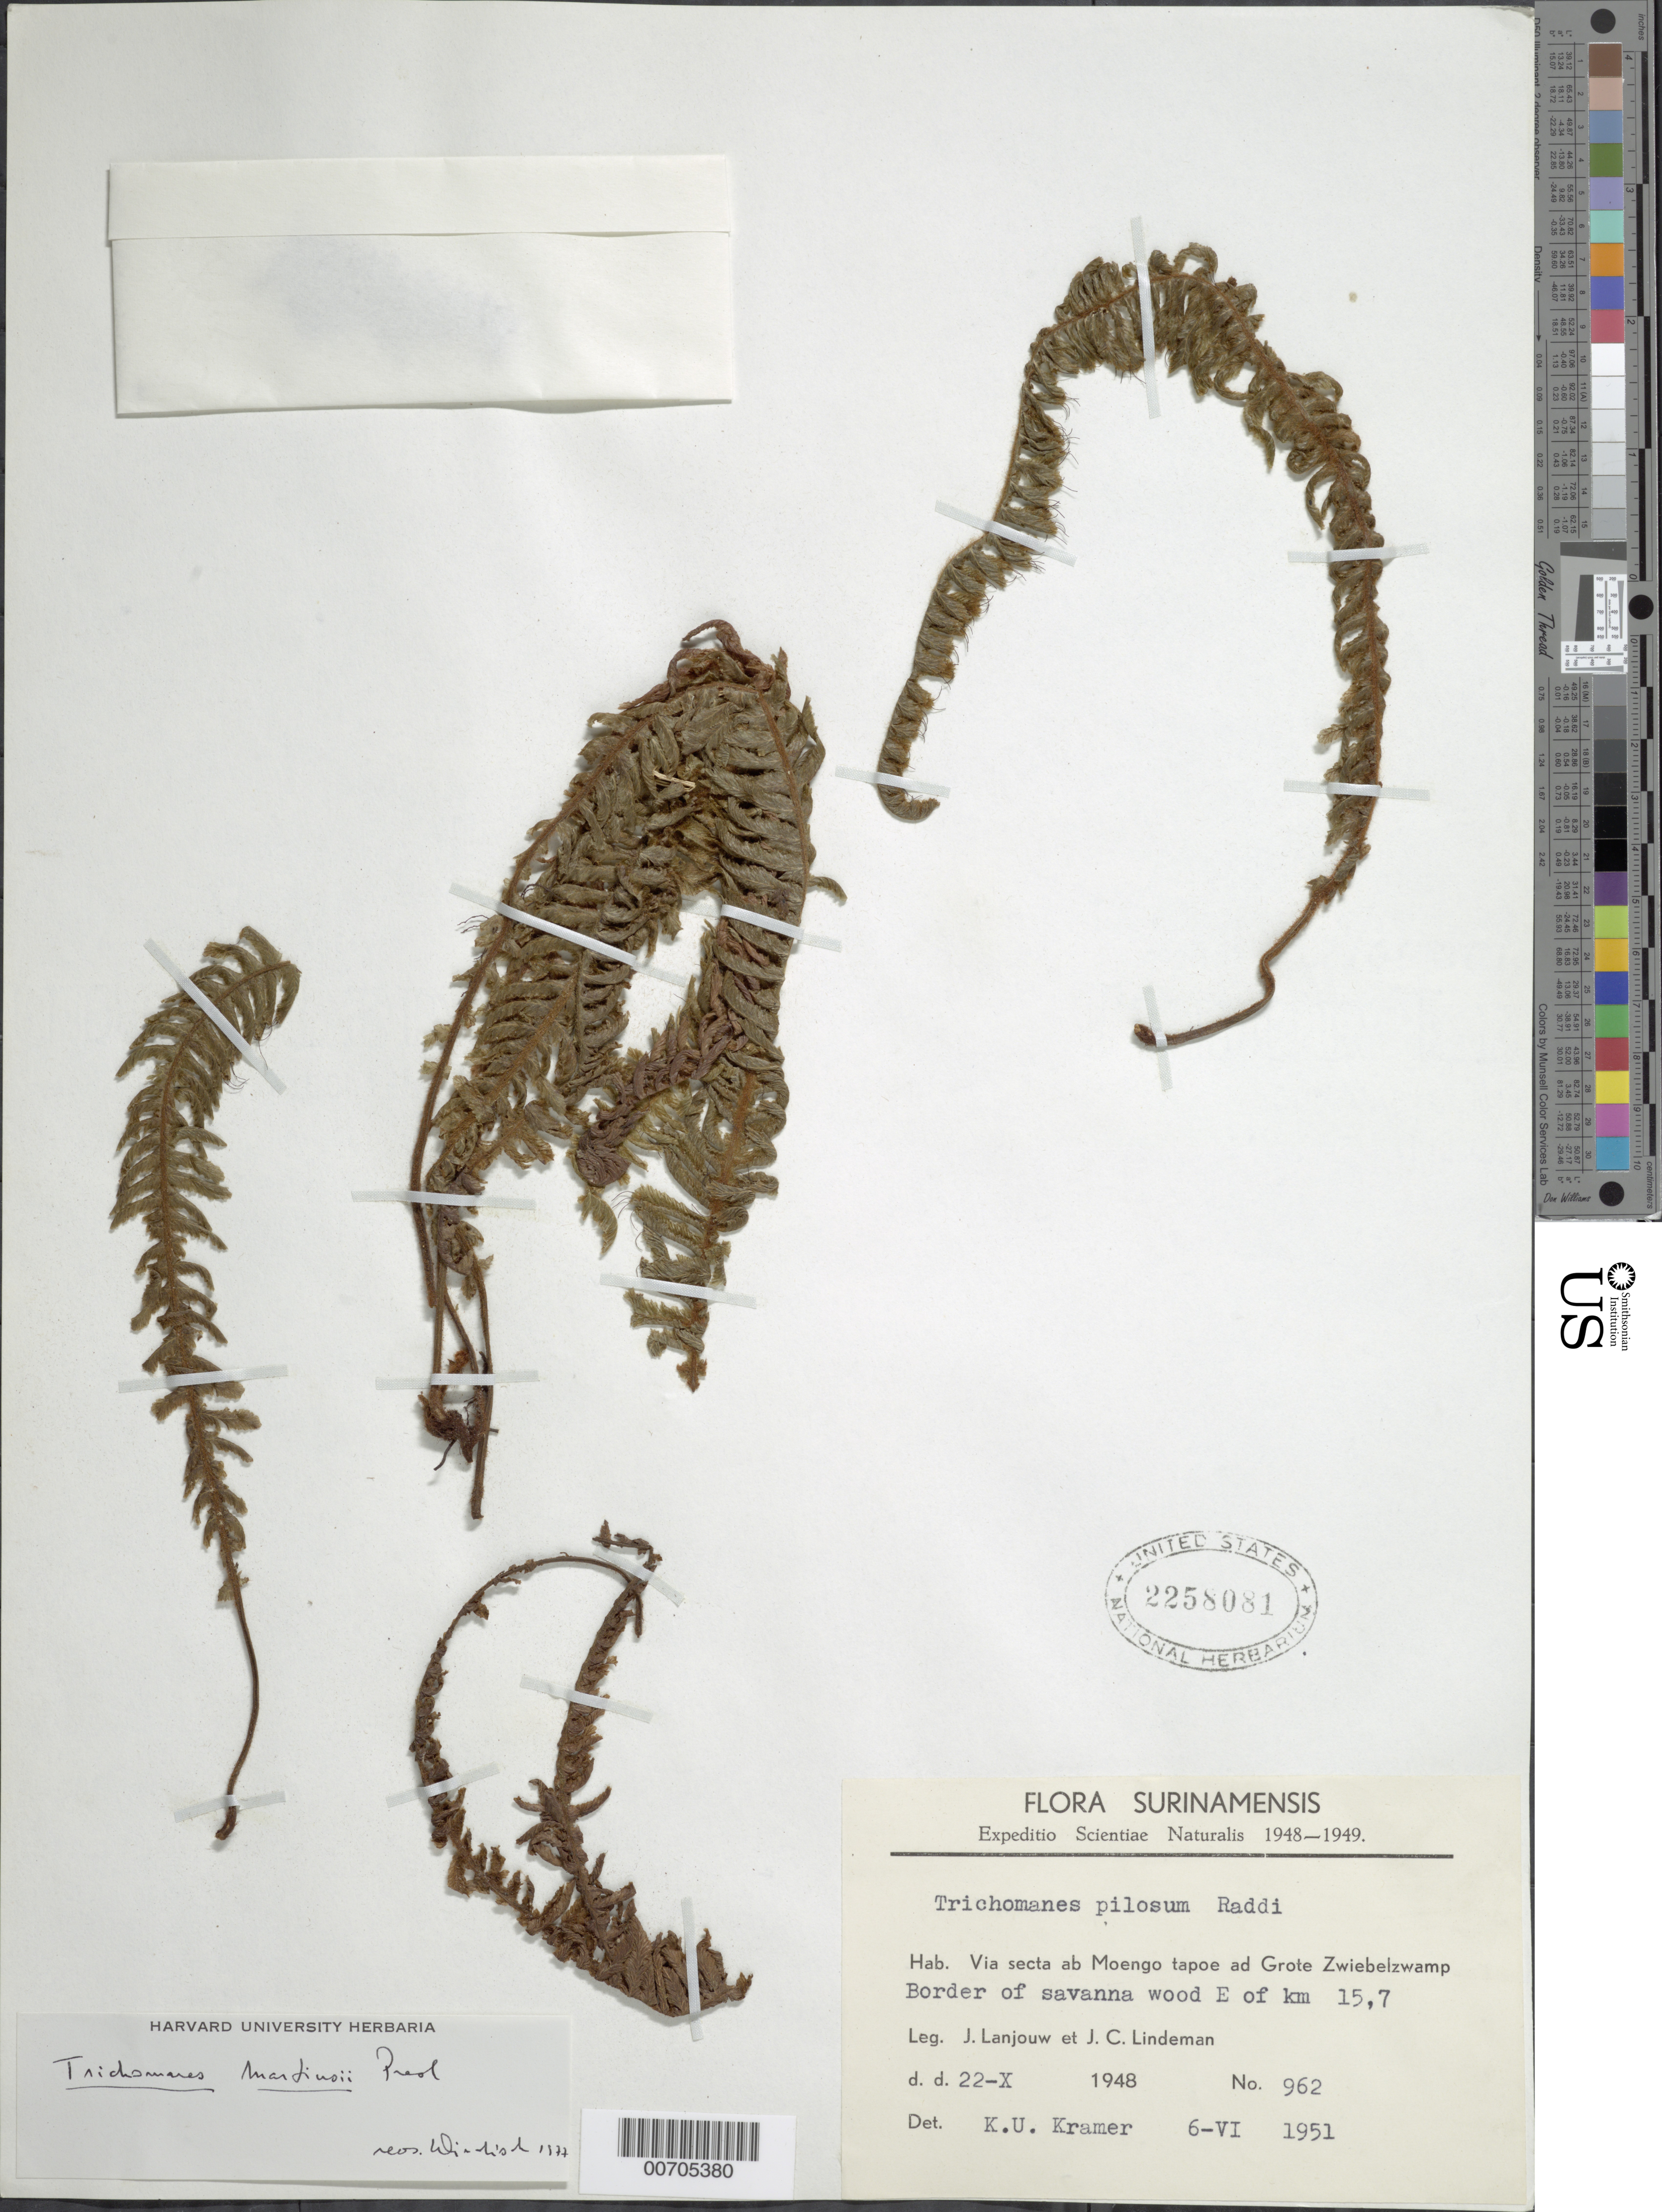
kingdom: Plantae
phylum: Tracheophyta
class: Polypodiopsida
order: Hymenophyllales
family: Hymenophyllaceae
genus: Trichomanes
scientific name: Trichomanes martiusii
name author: C. Presl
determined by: Windisch, Paulo Guenter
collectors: J. Lanjouw & J. C. Lindeman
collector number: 48 962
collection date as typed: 22-Oct-48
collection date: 1948-10-22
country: Suriname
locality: Moengo Tapoe to Grote Zwiebelzwamp, E of im 15.7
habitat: Border of savanna wood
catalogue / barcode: US 2258081